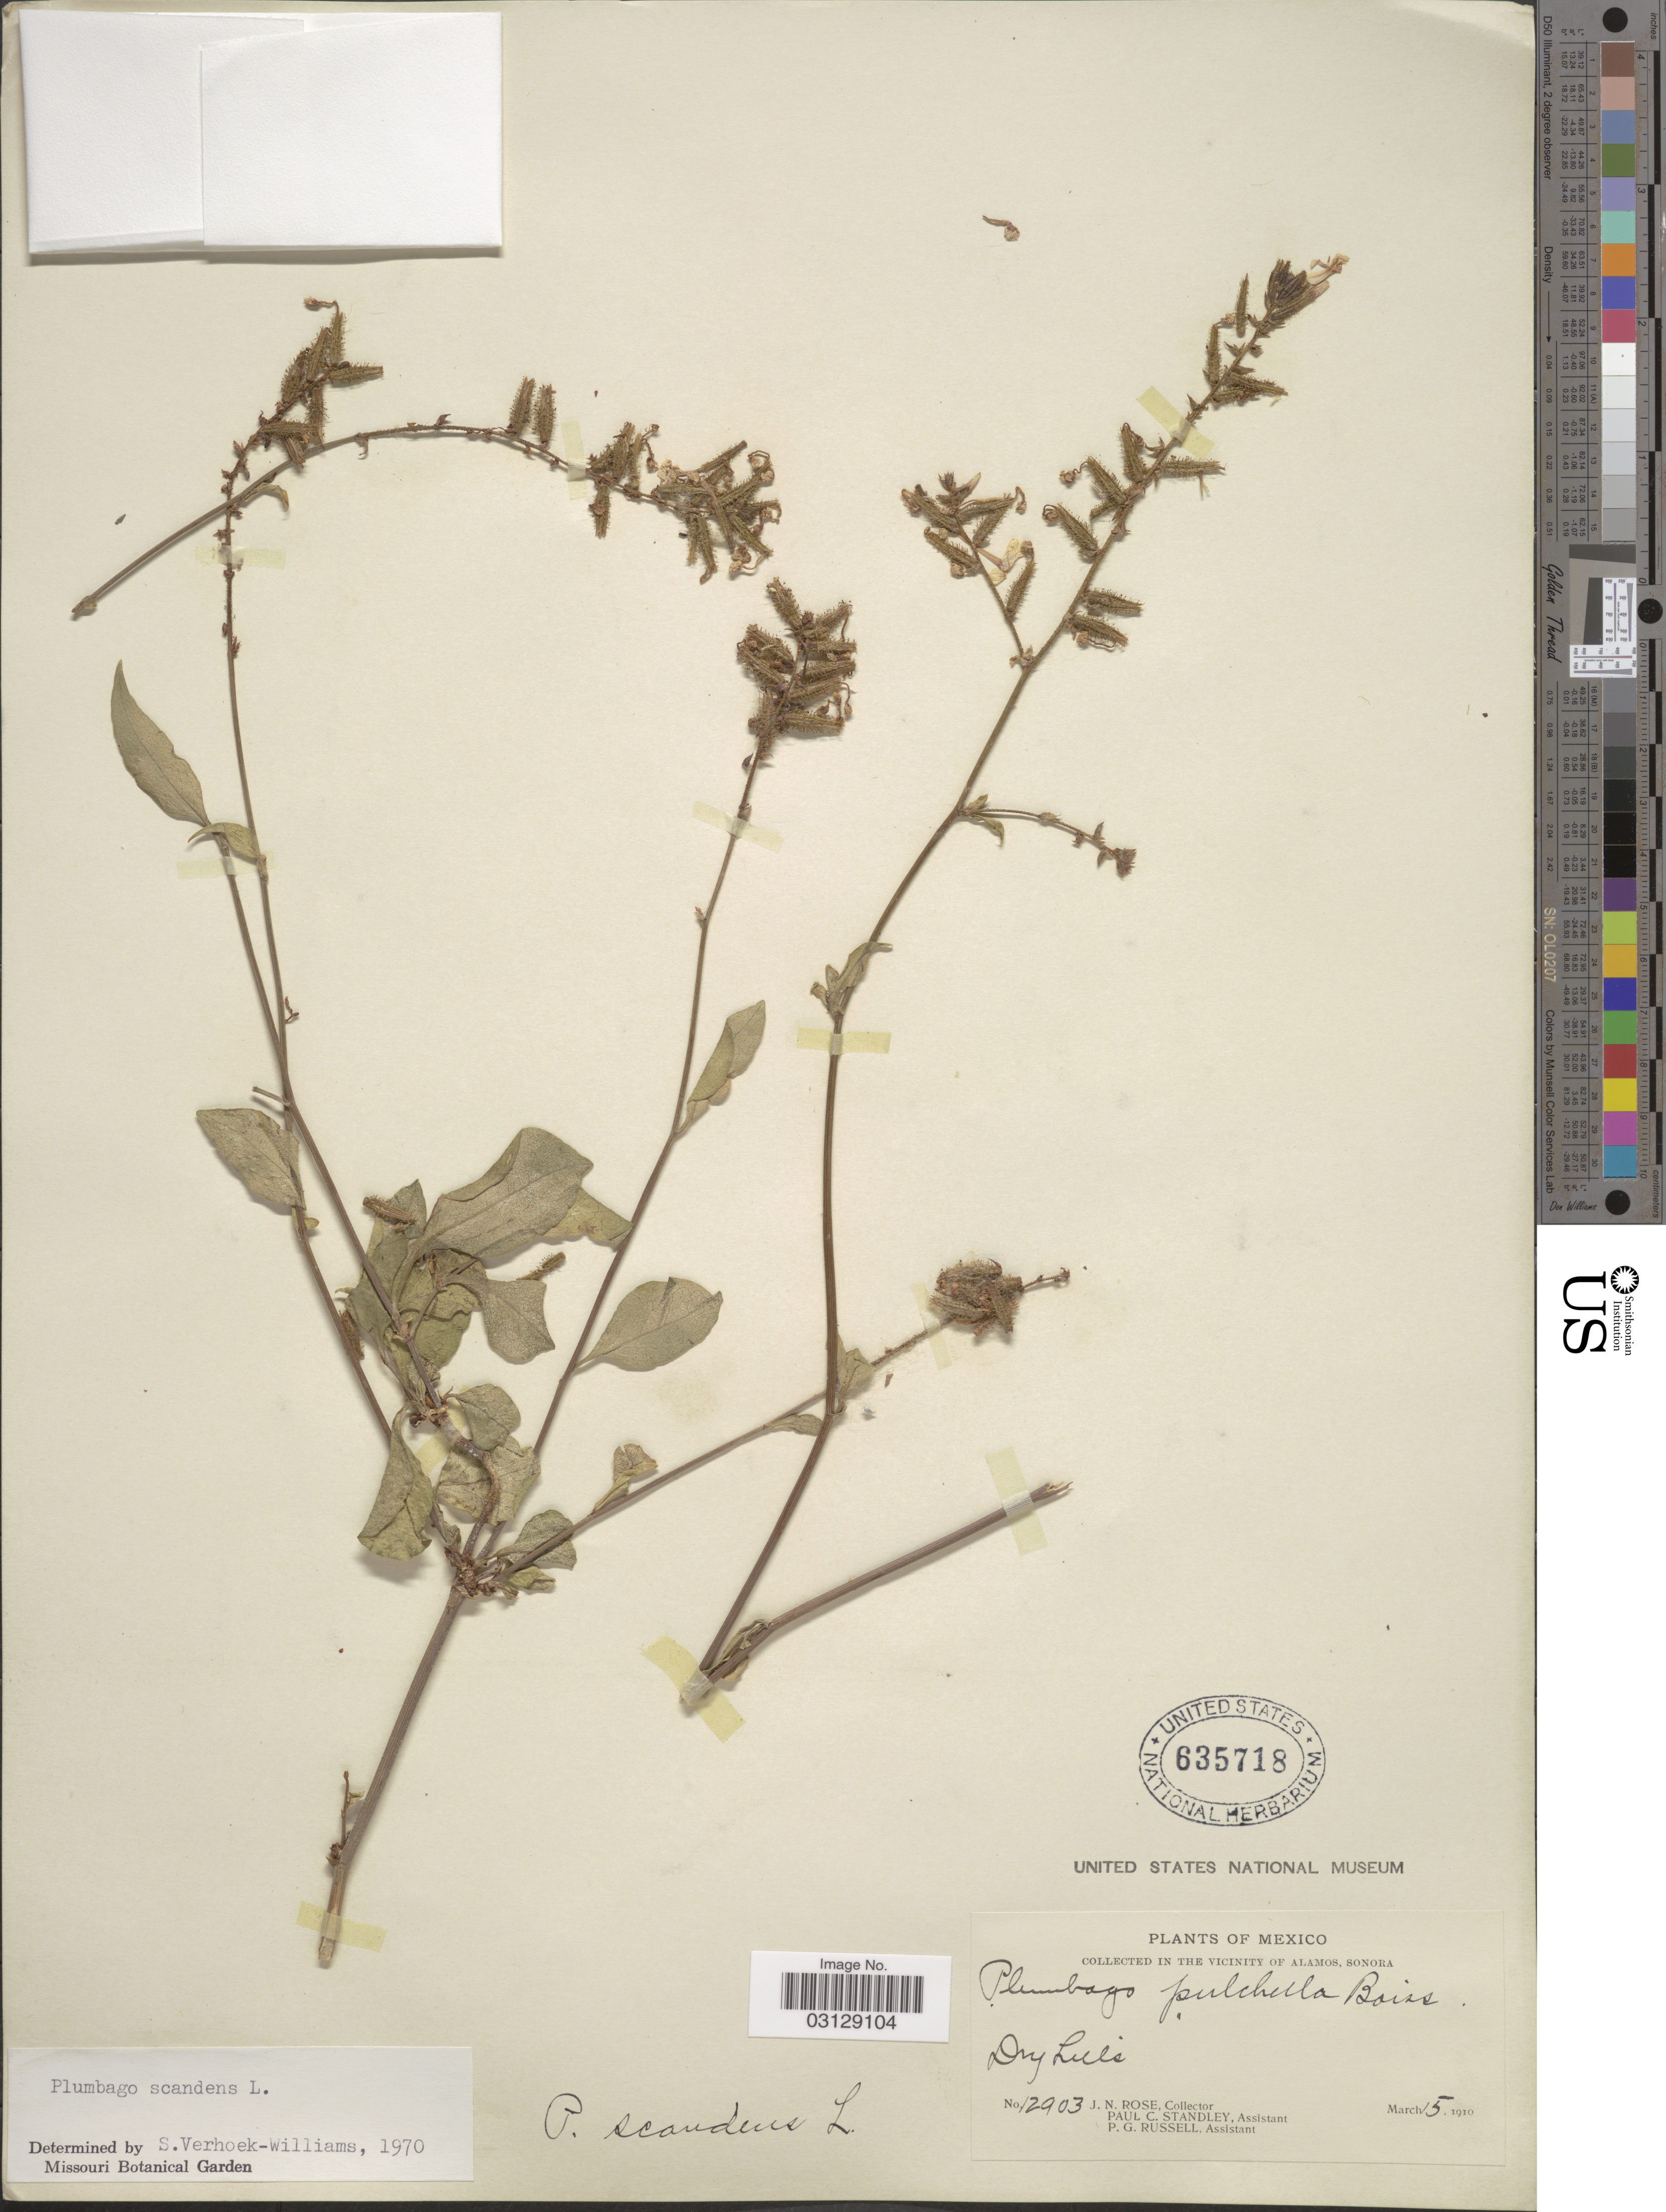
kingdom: Plantae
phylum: Tracheophyta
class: Magnoliopsida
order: Caryophyllales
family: Plumbaginaceae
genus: Plumbago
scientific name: Plumbago scandens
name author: L.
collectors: J. N. Rose, P. C. Standley & P. G. Russell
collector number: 12903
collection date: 1910-03-15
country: Mexico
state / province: Sonora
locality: In the vicinity of Alamos.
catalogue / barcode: US 635718